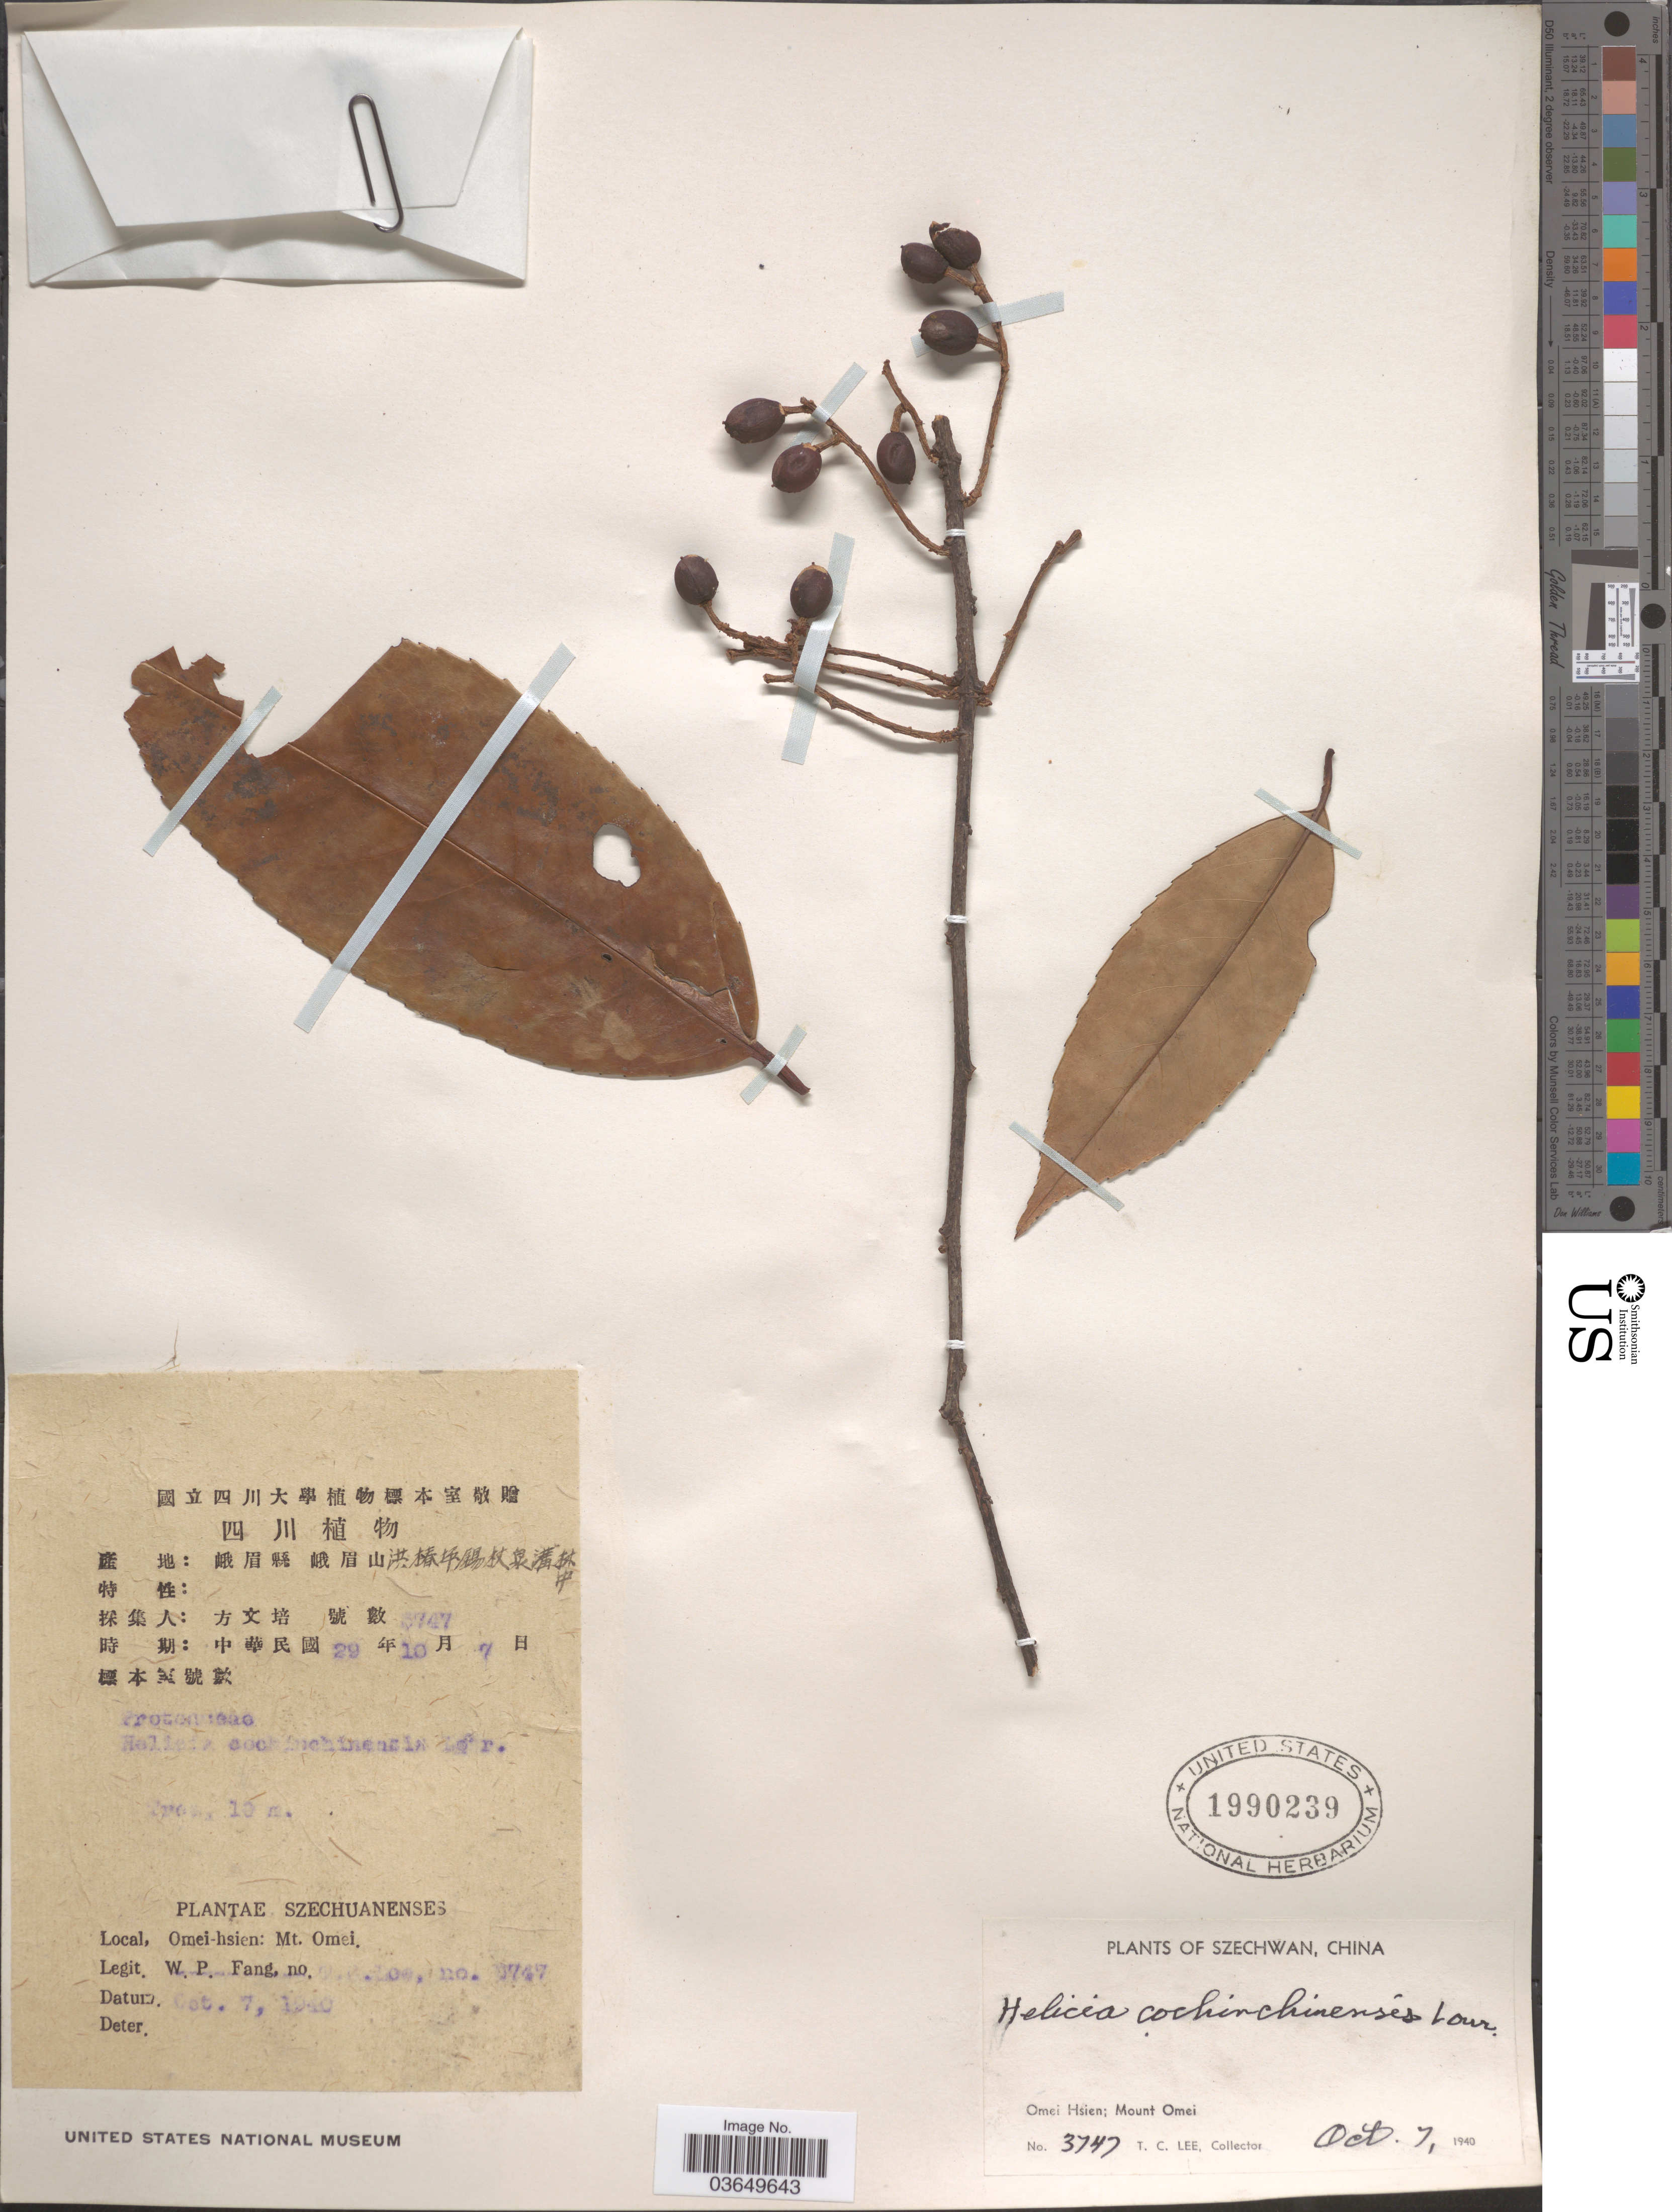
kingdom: Plantae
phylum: Tracheophyta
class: Magnoliopsida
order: Proteales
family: Proteaceae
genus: Helicia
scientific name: Helicia cochinchinensis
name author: Lour.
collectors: T. Lee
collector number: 3747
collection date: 1940-10-07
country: China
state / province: Sichuan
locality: Szechwan. Omei Hsien; Mount Omei.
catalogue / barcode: US 1990239